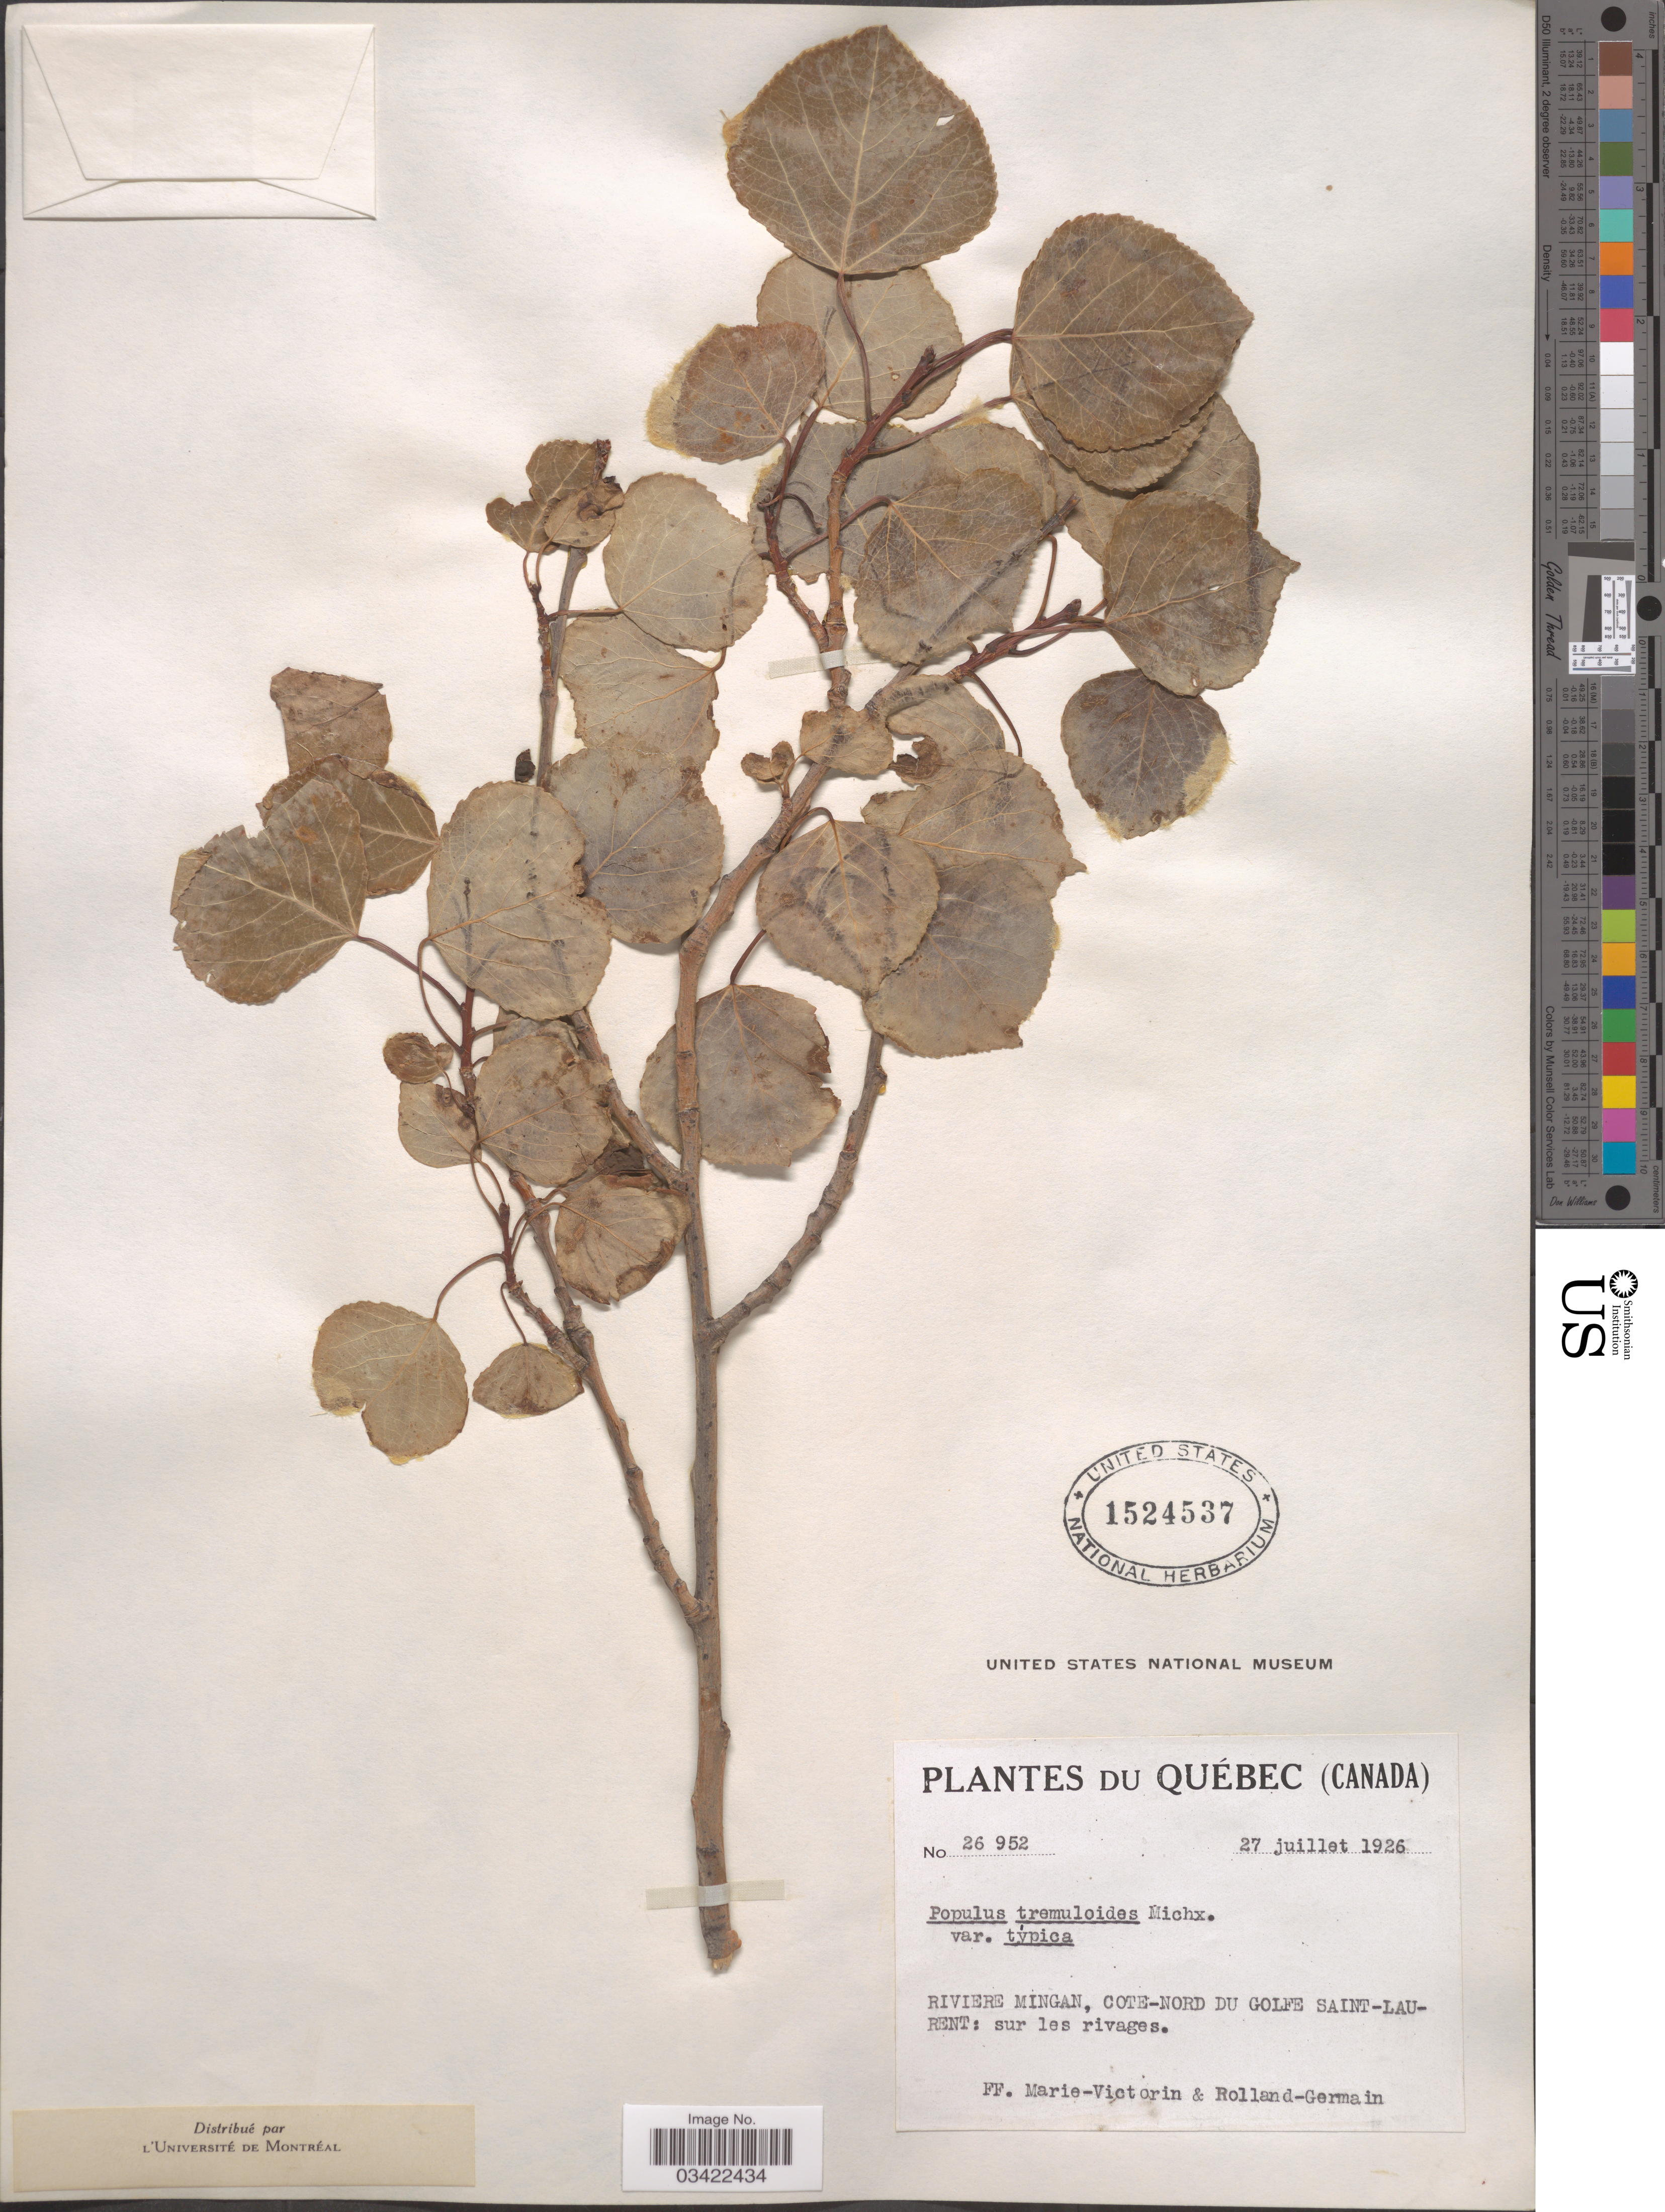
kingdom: Plantae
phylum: Tracheophyta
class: Magnoliopsida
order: Malpighiales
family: Salicaceae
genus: Populus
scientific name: Populus tremuloides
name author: Michx.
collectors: F. Marie-Victorin & Rolland-Germain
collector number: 26952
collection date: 1926-07-27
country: Canada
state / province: Quebec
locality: Riviere Mingan, Cote-Nord du Golfe Saint-Laurent: sur les rivages.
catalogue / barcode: US 1524537